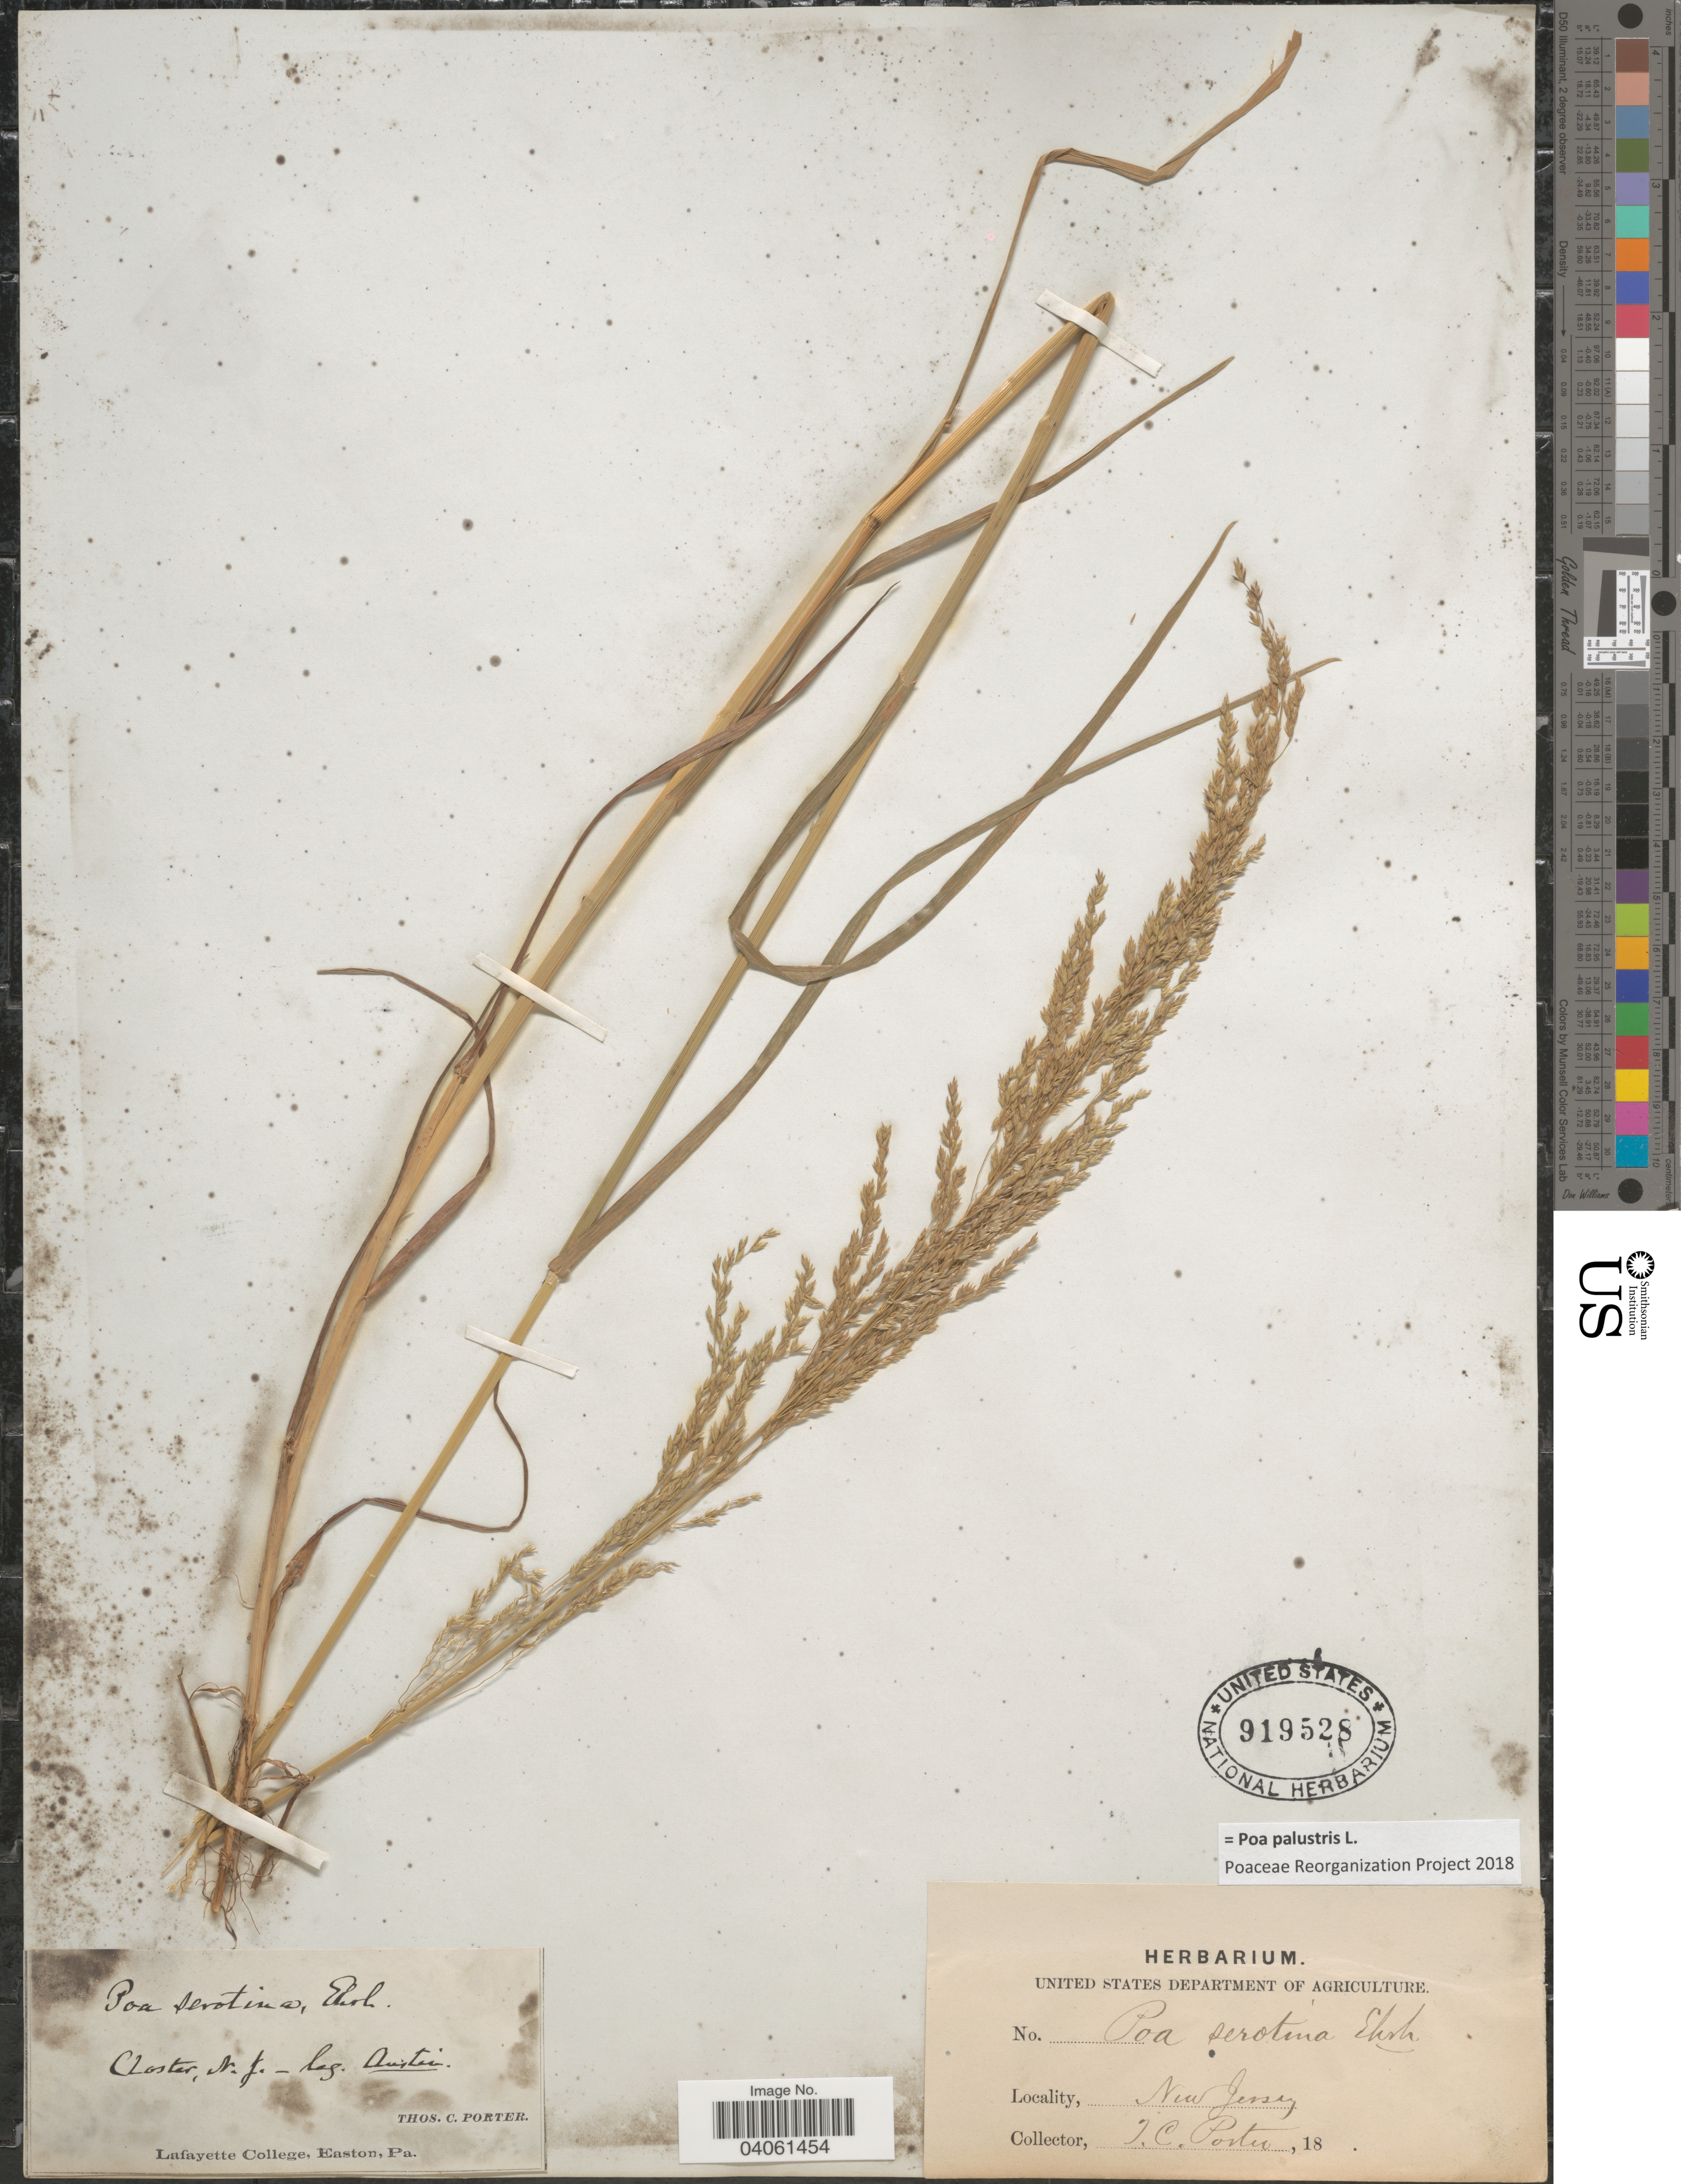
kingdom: Plantae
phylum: Tracheophyta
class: Liliopsida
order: Poales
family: Poaceae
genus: Poa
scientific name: Poa palustris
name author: L.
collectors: -. Austin & T. Porter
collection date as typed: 18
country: United States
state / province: New Jersey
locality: Closter.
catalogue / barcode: US 919528